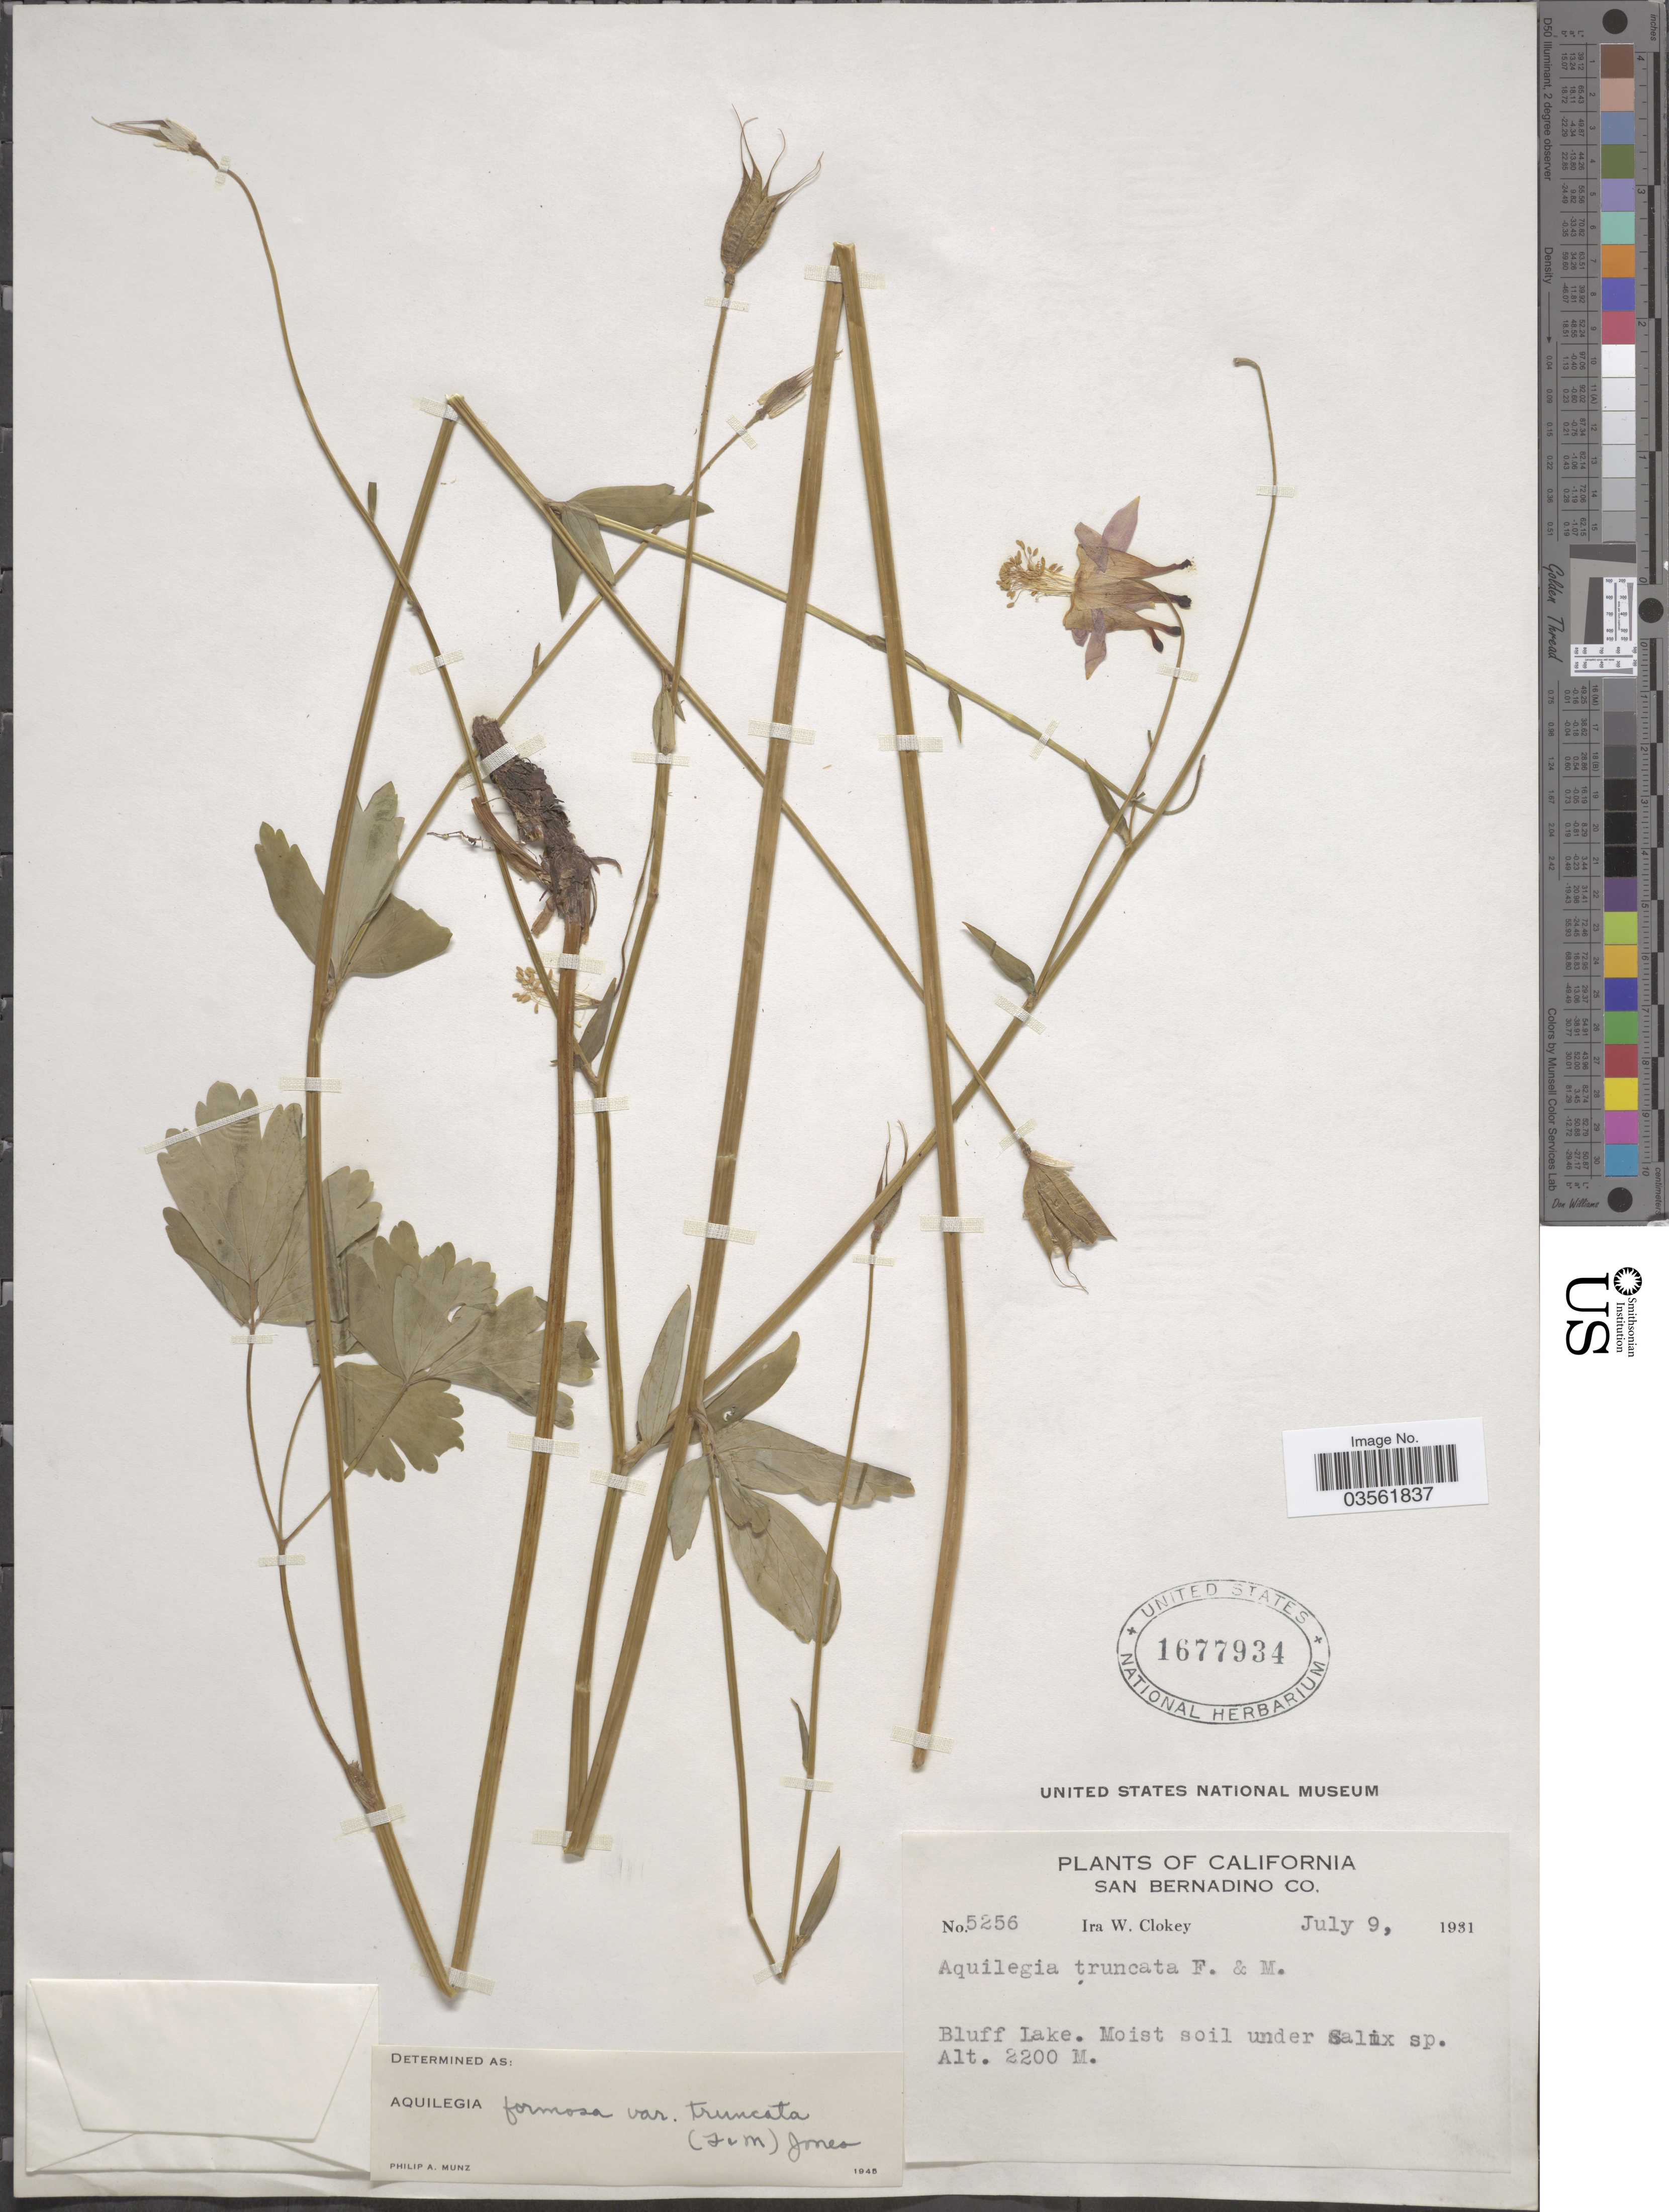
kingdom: Plantae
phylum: Tracheophyta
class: Magnoliopsida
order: Ranunculales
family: Ranunculaceae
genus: Aquilegia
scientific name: Aquilegia formosa var. truncata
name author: M.E. Jones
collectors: I. W. Clokey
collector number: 5256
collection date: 1931-07-09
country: United States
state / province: California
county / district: San Bernardino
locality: San Bernardino Co. Bluff Lake.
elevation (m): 2200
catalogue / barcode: US 1677934